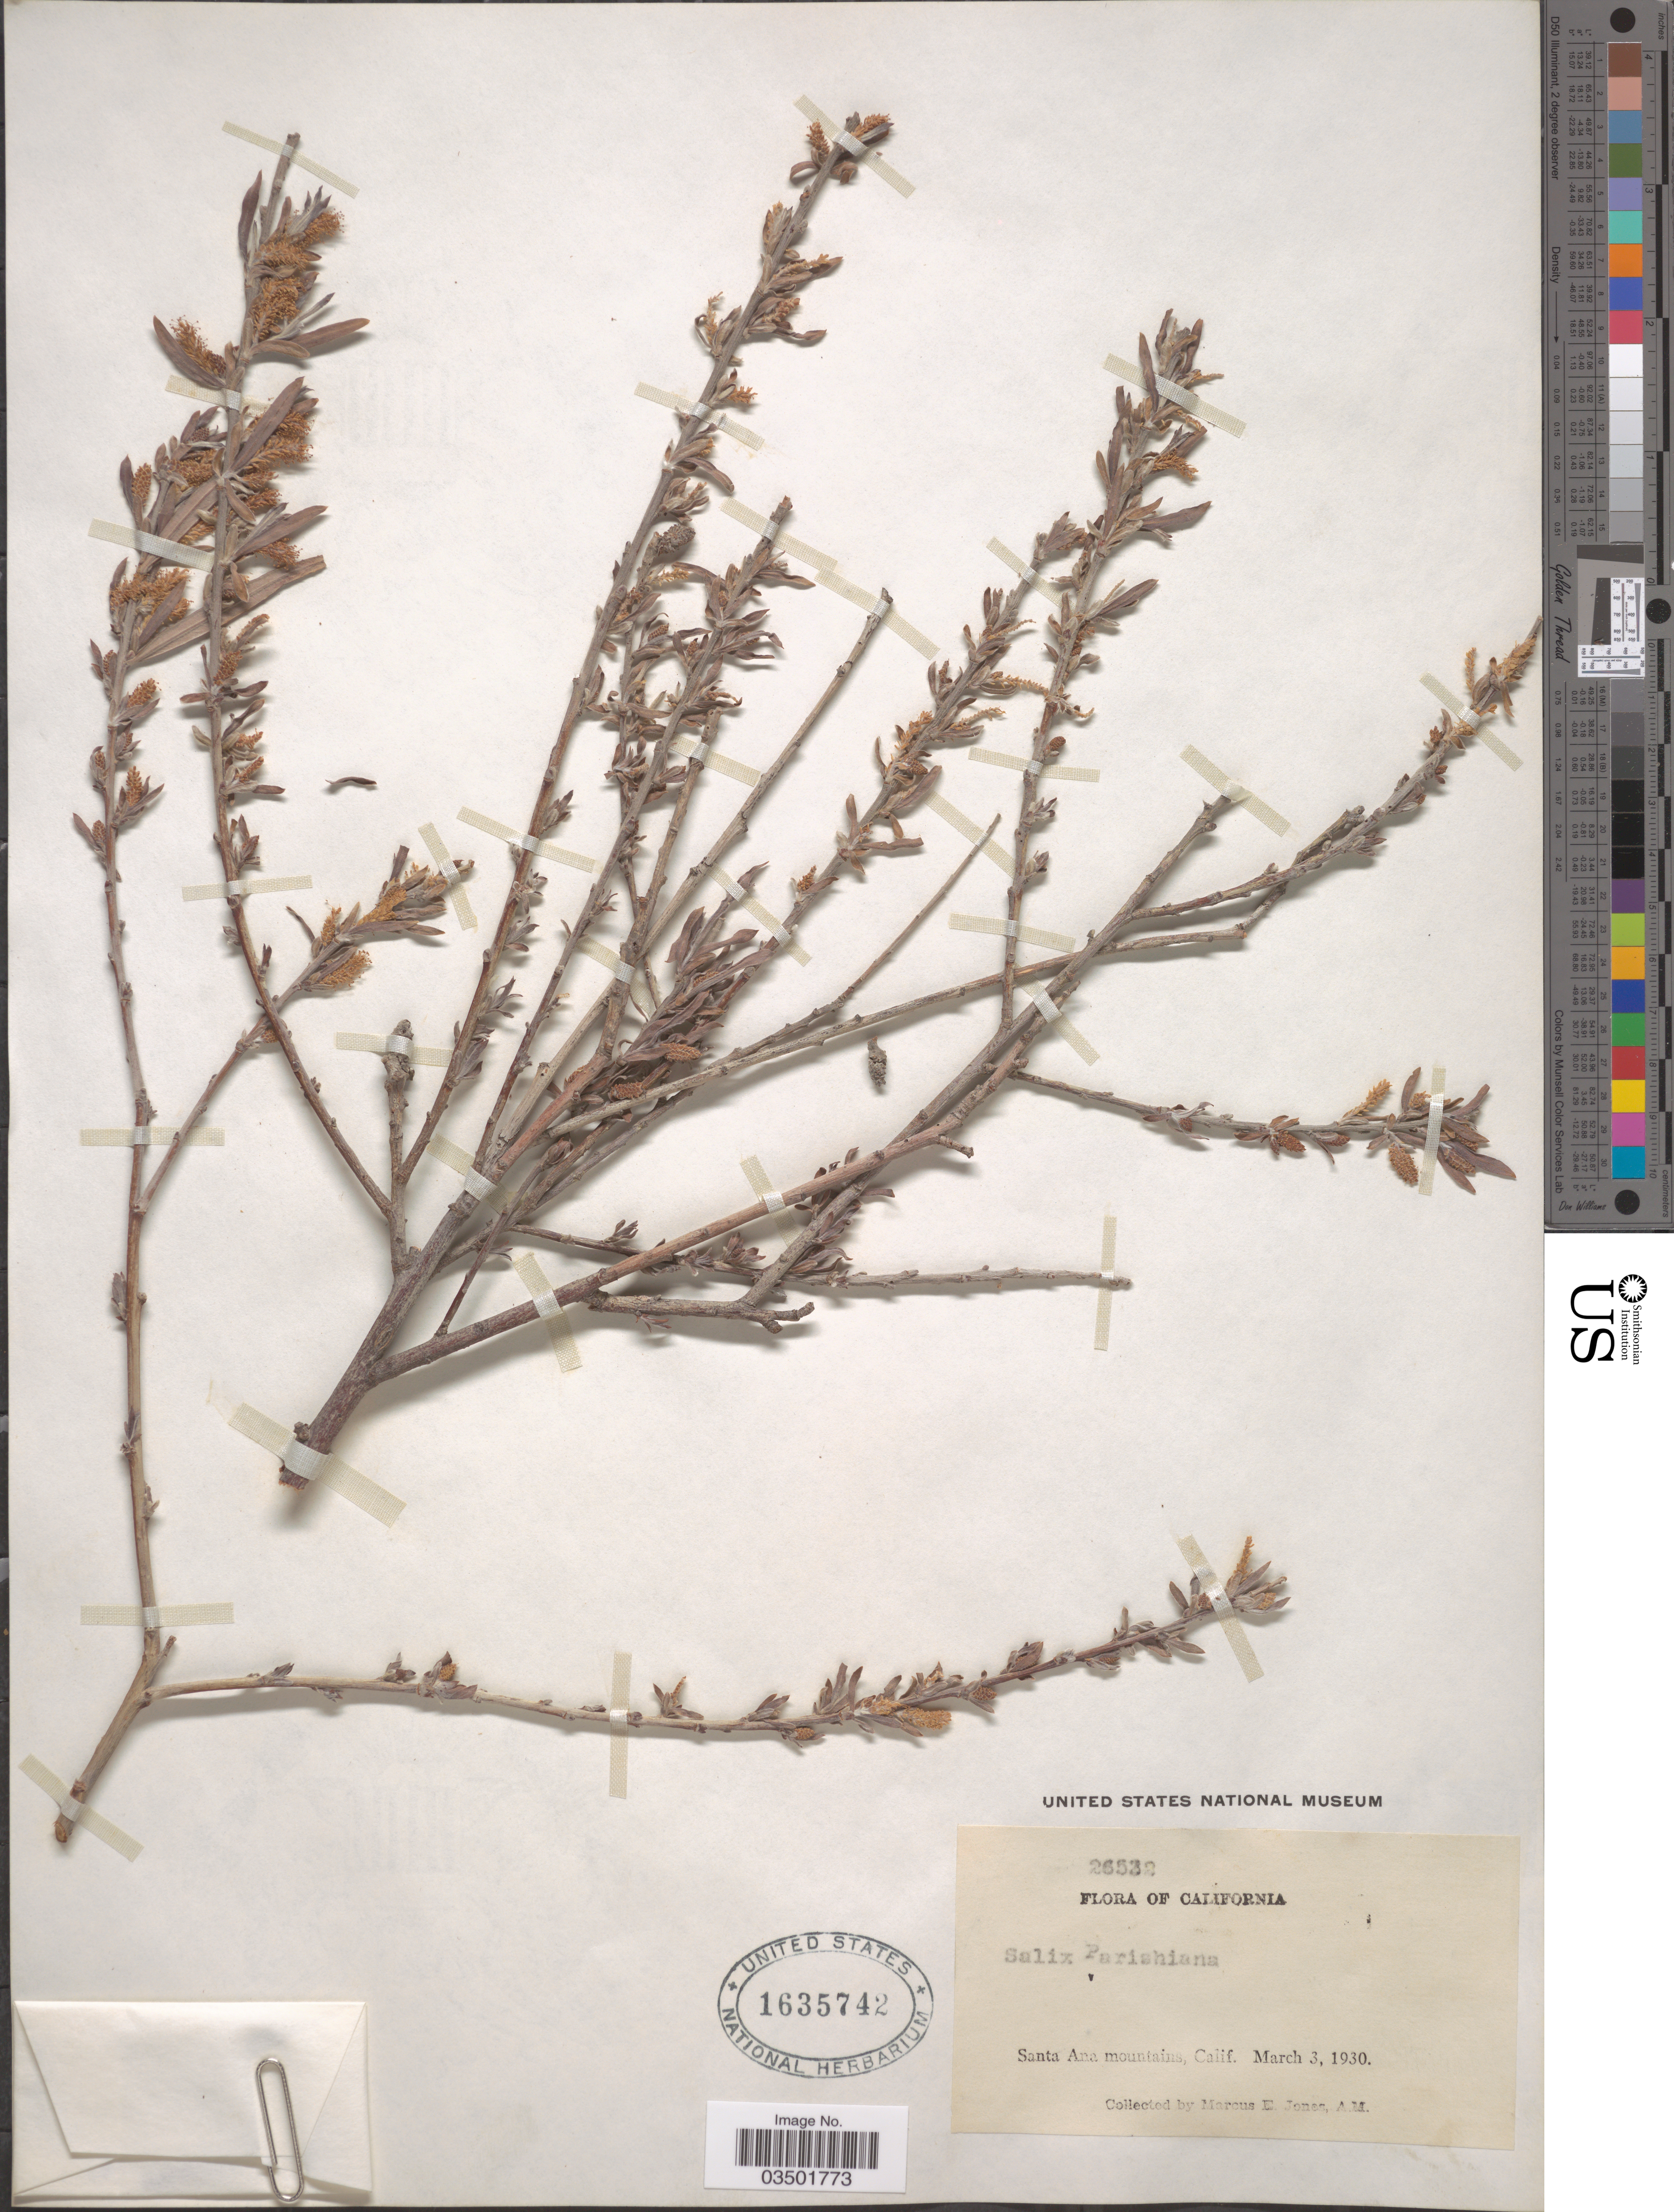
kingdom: Plantae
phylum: Tracheophyta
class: Magnoliopsida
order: Malpighiales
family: Salicaceae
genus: Salix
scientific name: Salix parishiana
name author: Rowlee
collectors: M. E. Jones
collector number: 26532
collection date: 1930-03-03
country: United States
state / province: California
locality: Santa Ana mountains.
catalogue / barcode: US 1635742